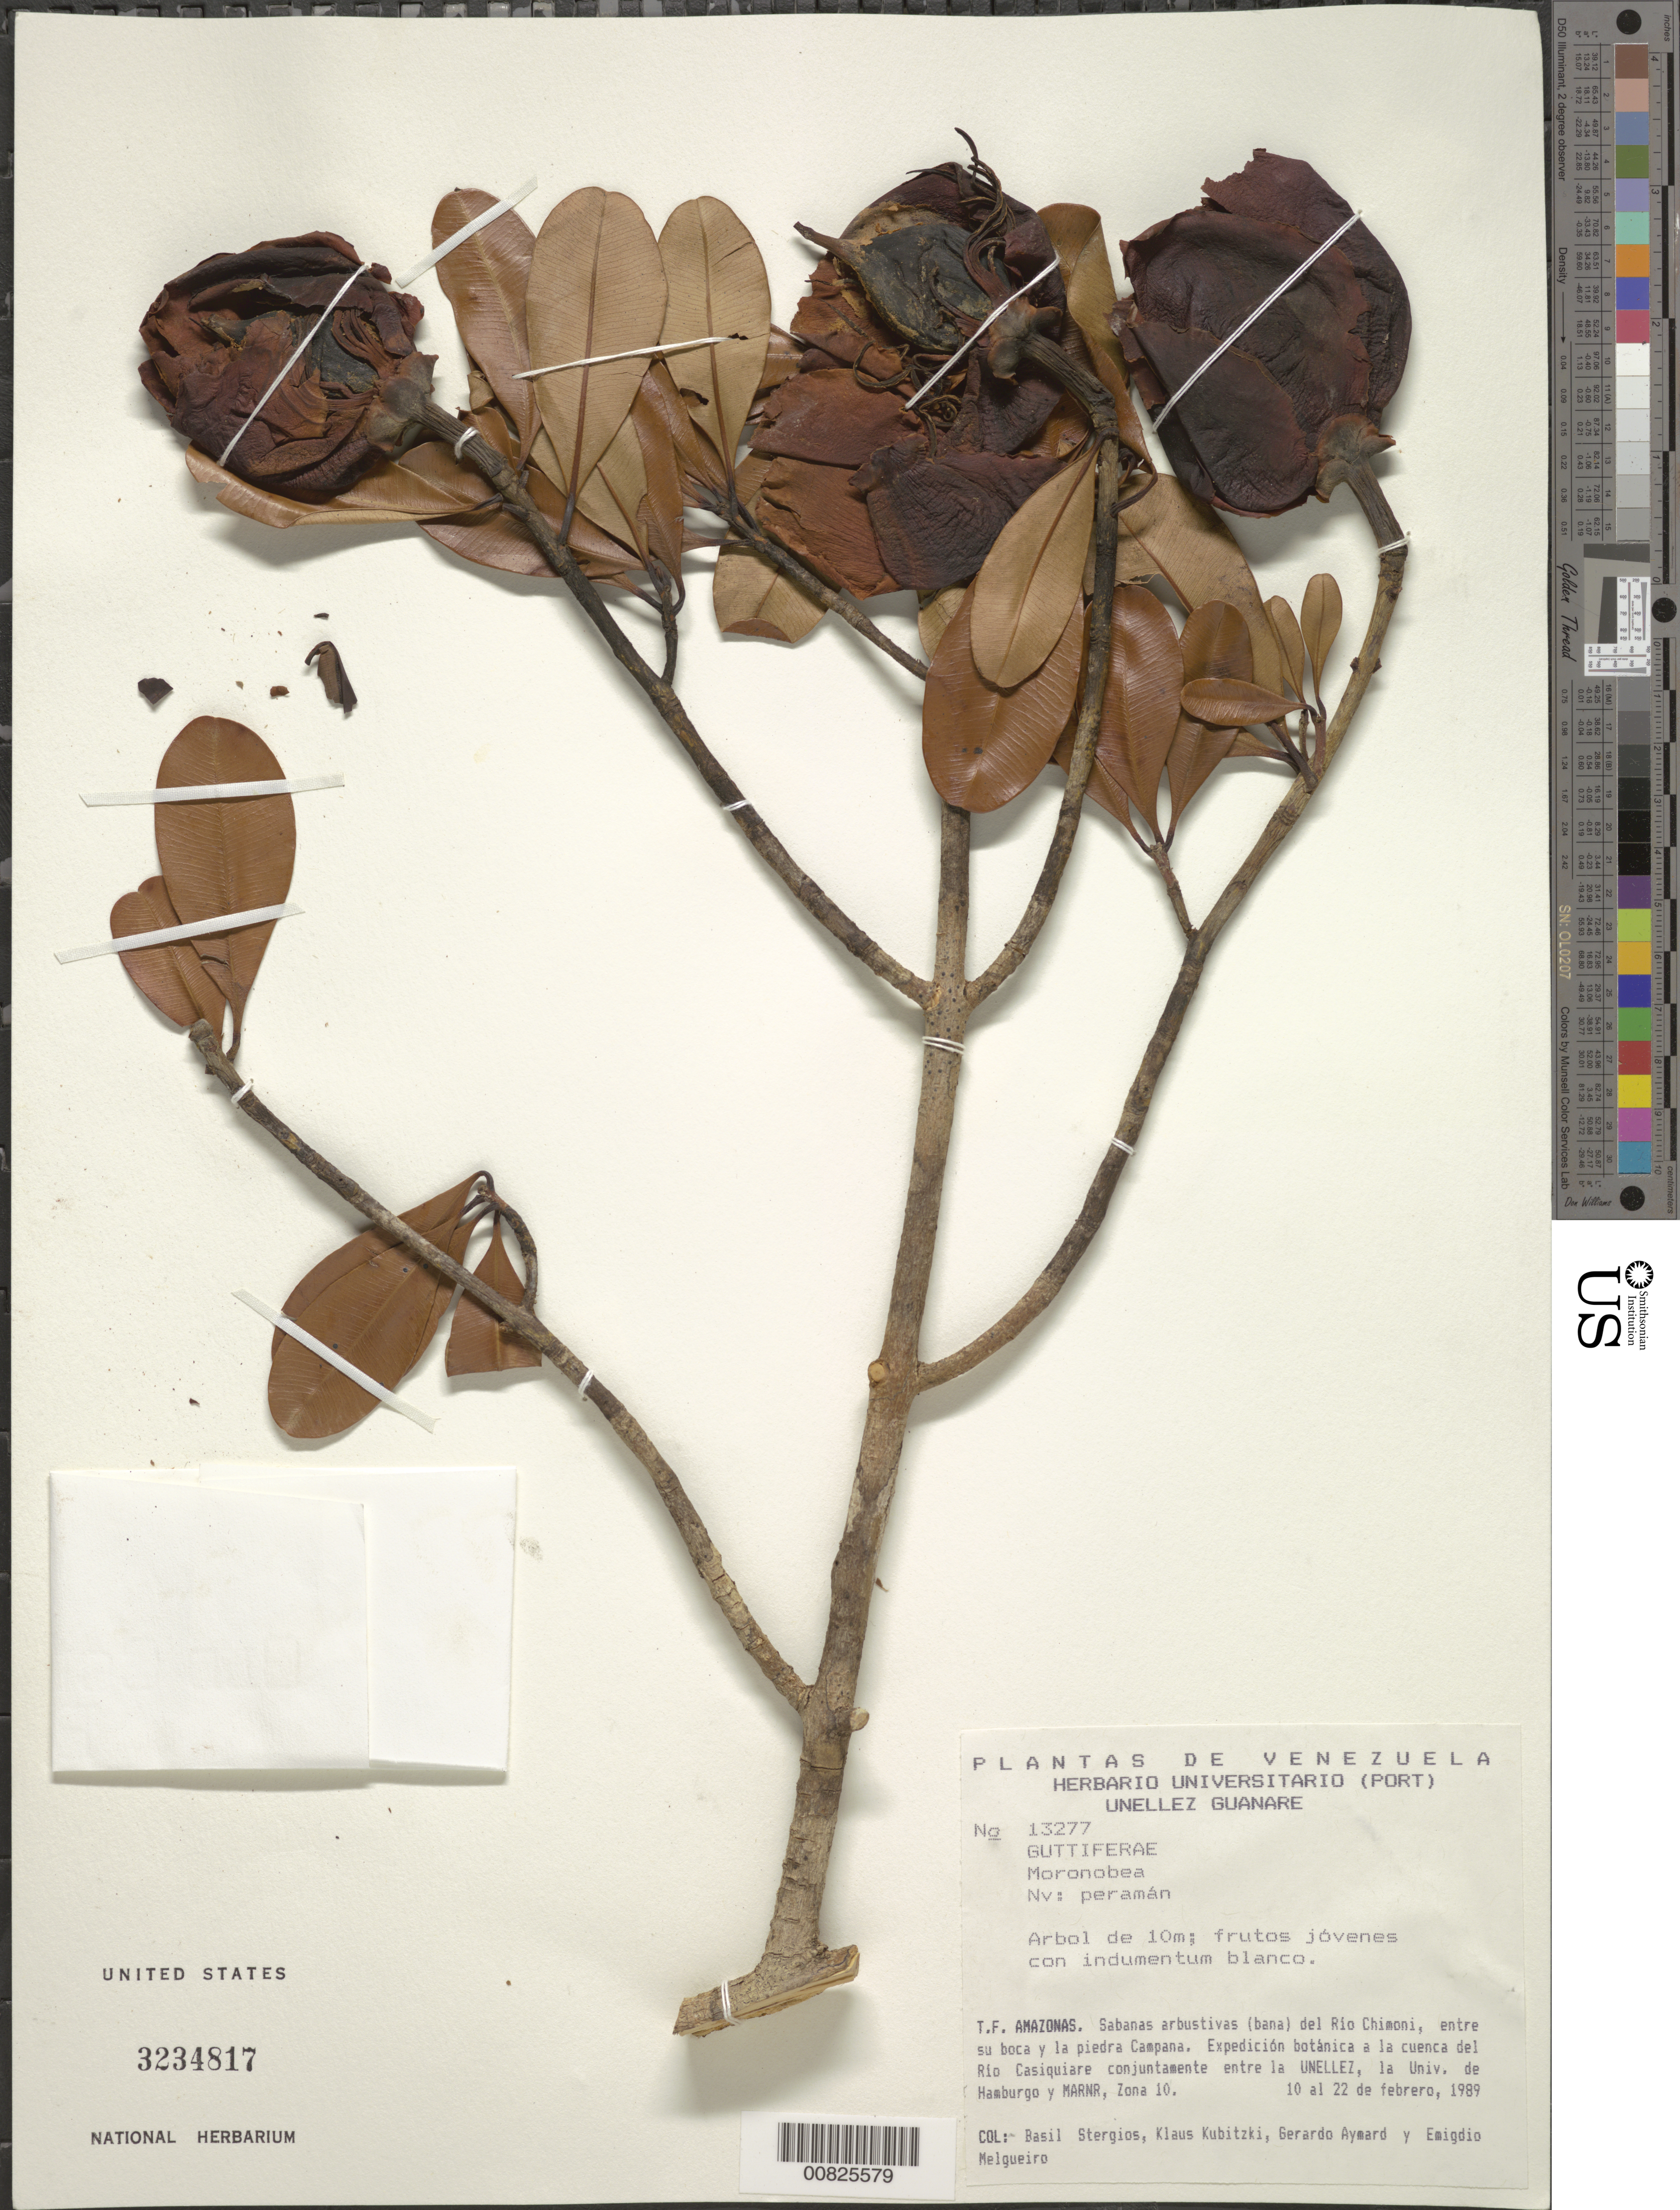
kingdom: Plantae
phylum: Tracheophyta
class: Magnoliopsida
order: Malpighiales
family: Clusiaceae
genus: Moronobea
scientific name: Moronobea riparia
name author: Planch. & Triana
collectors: B. G. Stergios, K. Kubitzki, G. A. Aymard & E. Melgueiro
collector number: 13277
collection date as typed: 10-Feb-89 to 22-Feb-89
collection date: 1989-02-10/1989-02-22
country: Venezuela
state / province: Amazonas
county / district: Río Negro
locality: Río Chimoni, entre su boca y la piedra Campana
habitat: Sabana arbustivas del río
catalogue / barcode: US 3234817